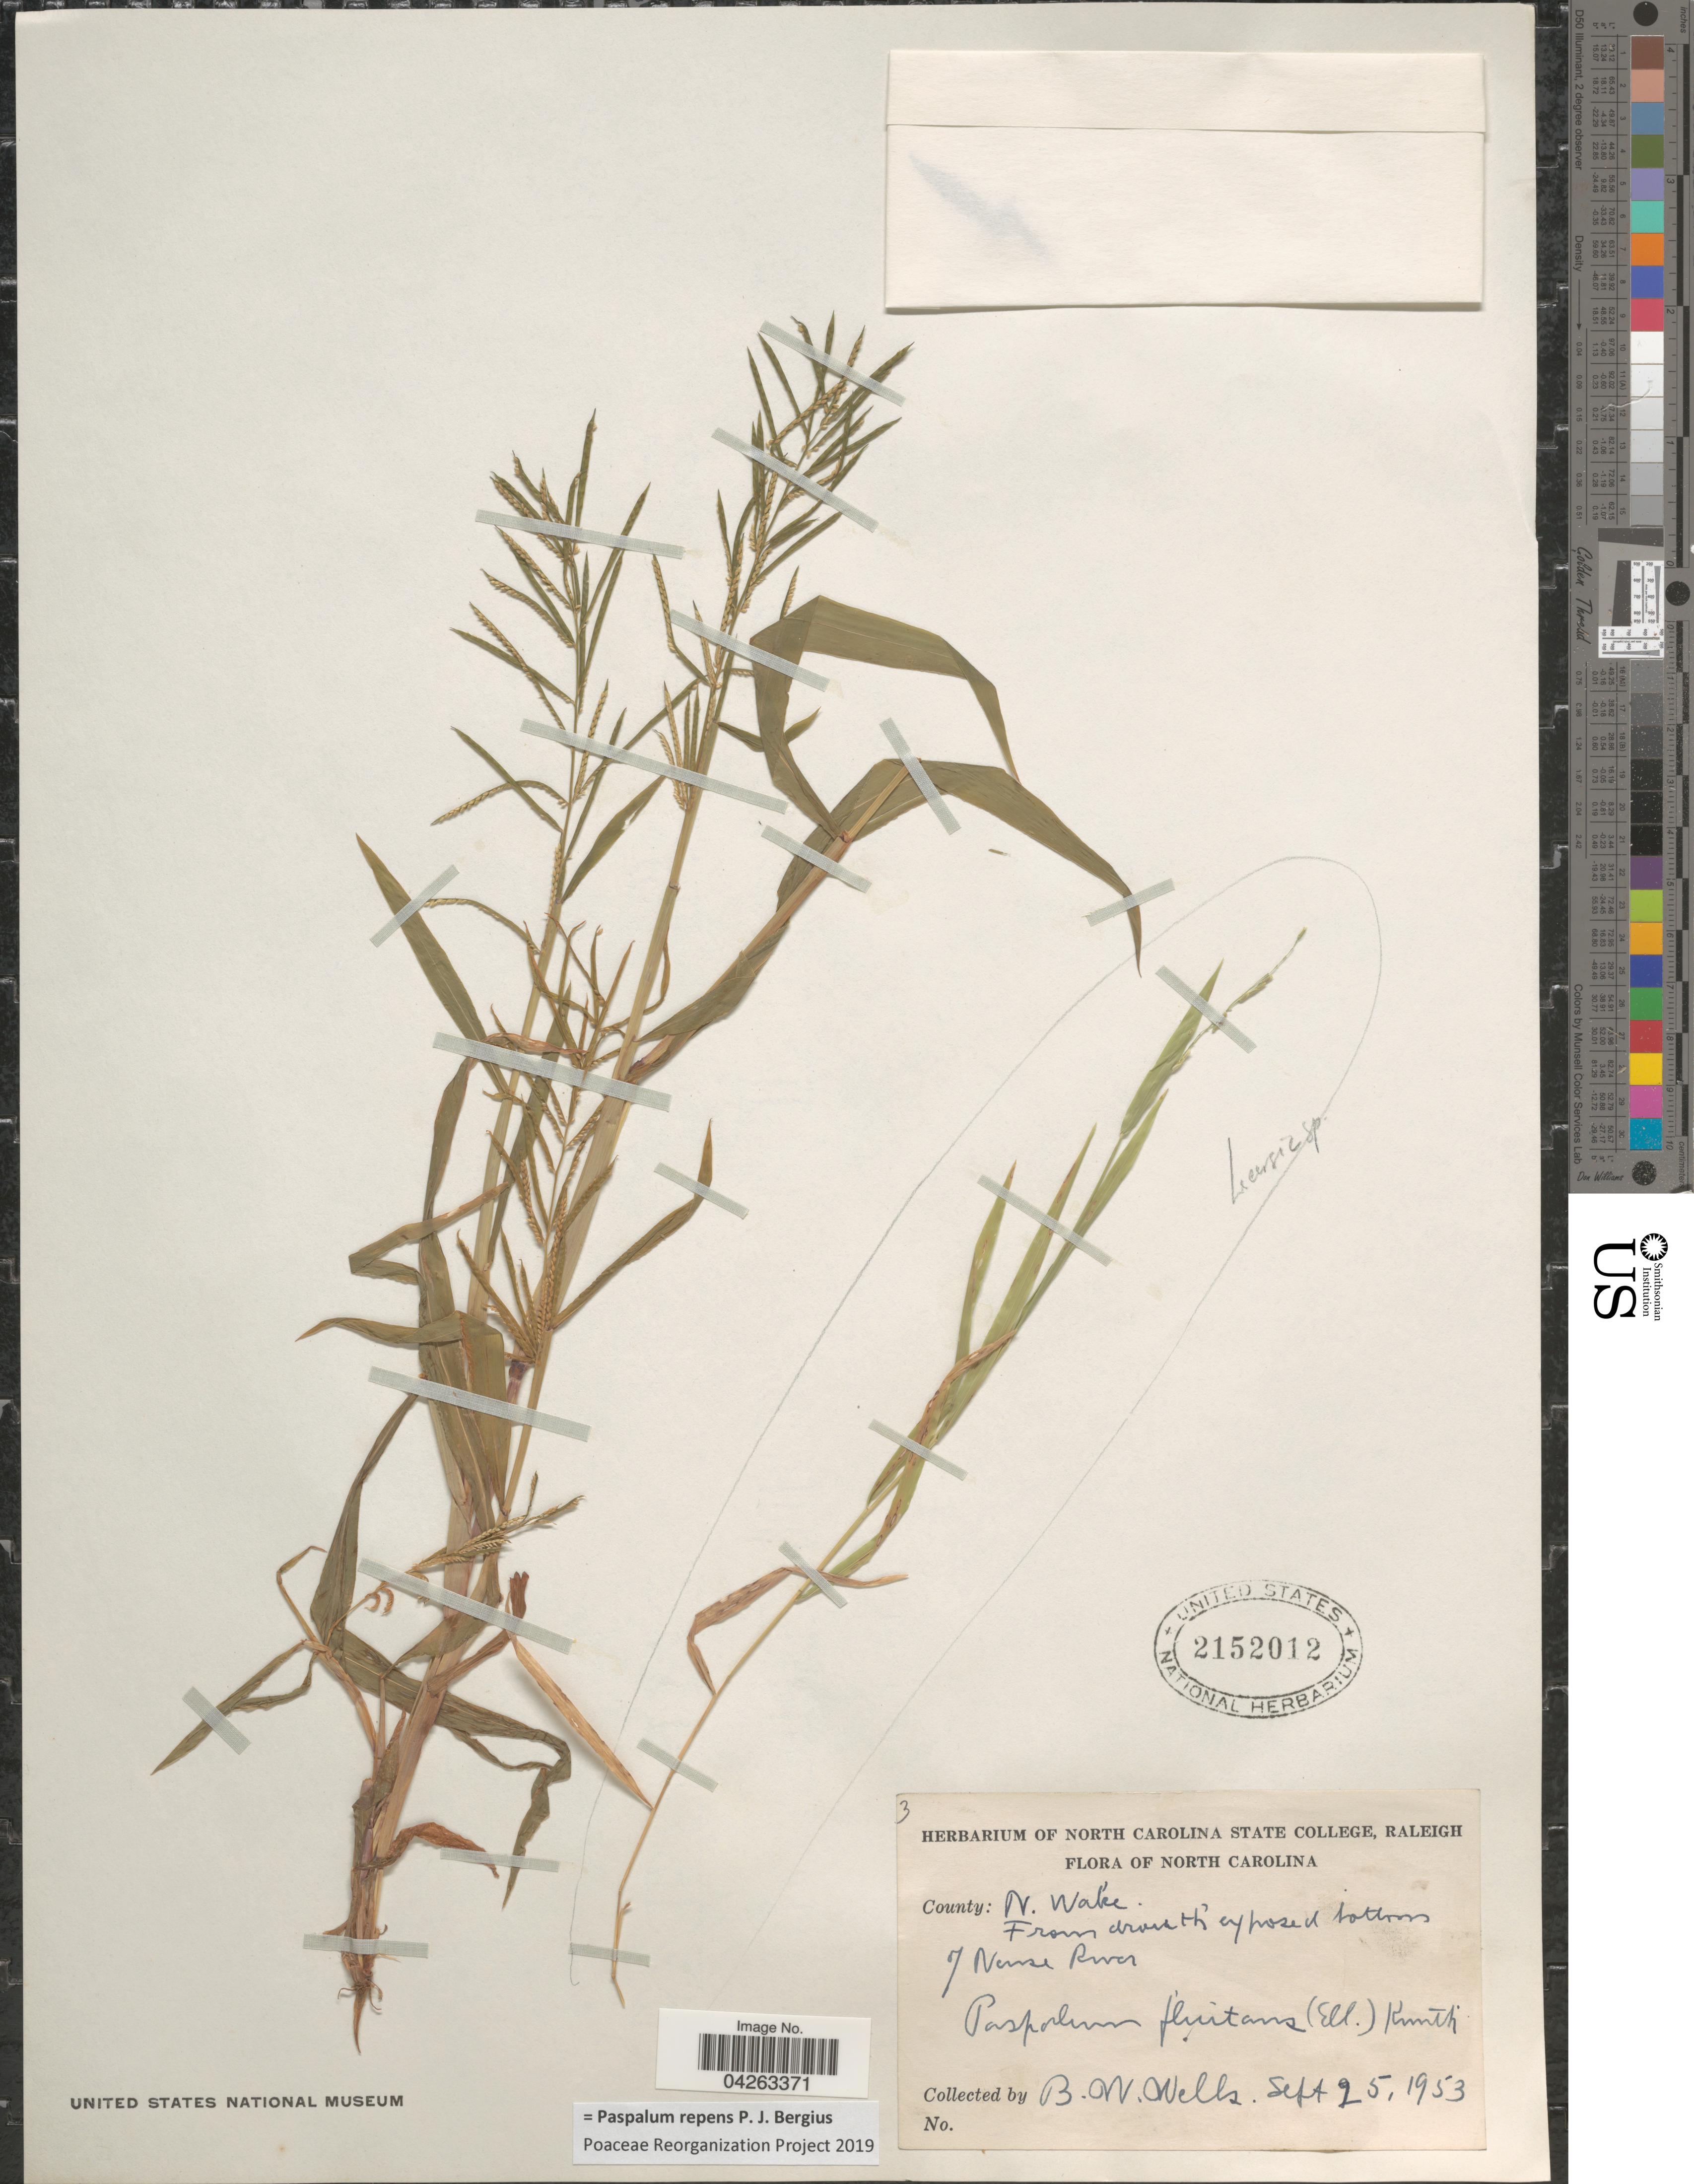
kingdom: Plantae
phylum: Tracheophyta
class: Liliopsida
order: Poales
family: Poaceae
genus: Paspalum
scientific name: Paspalum repens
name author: P.J. Bergius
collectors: B. Wells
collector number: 3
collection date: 1953-09-25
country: United States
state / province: North Carolina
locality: County: N. Wake. Exposed bottom of Nurse River.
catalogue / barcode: US 2152012